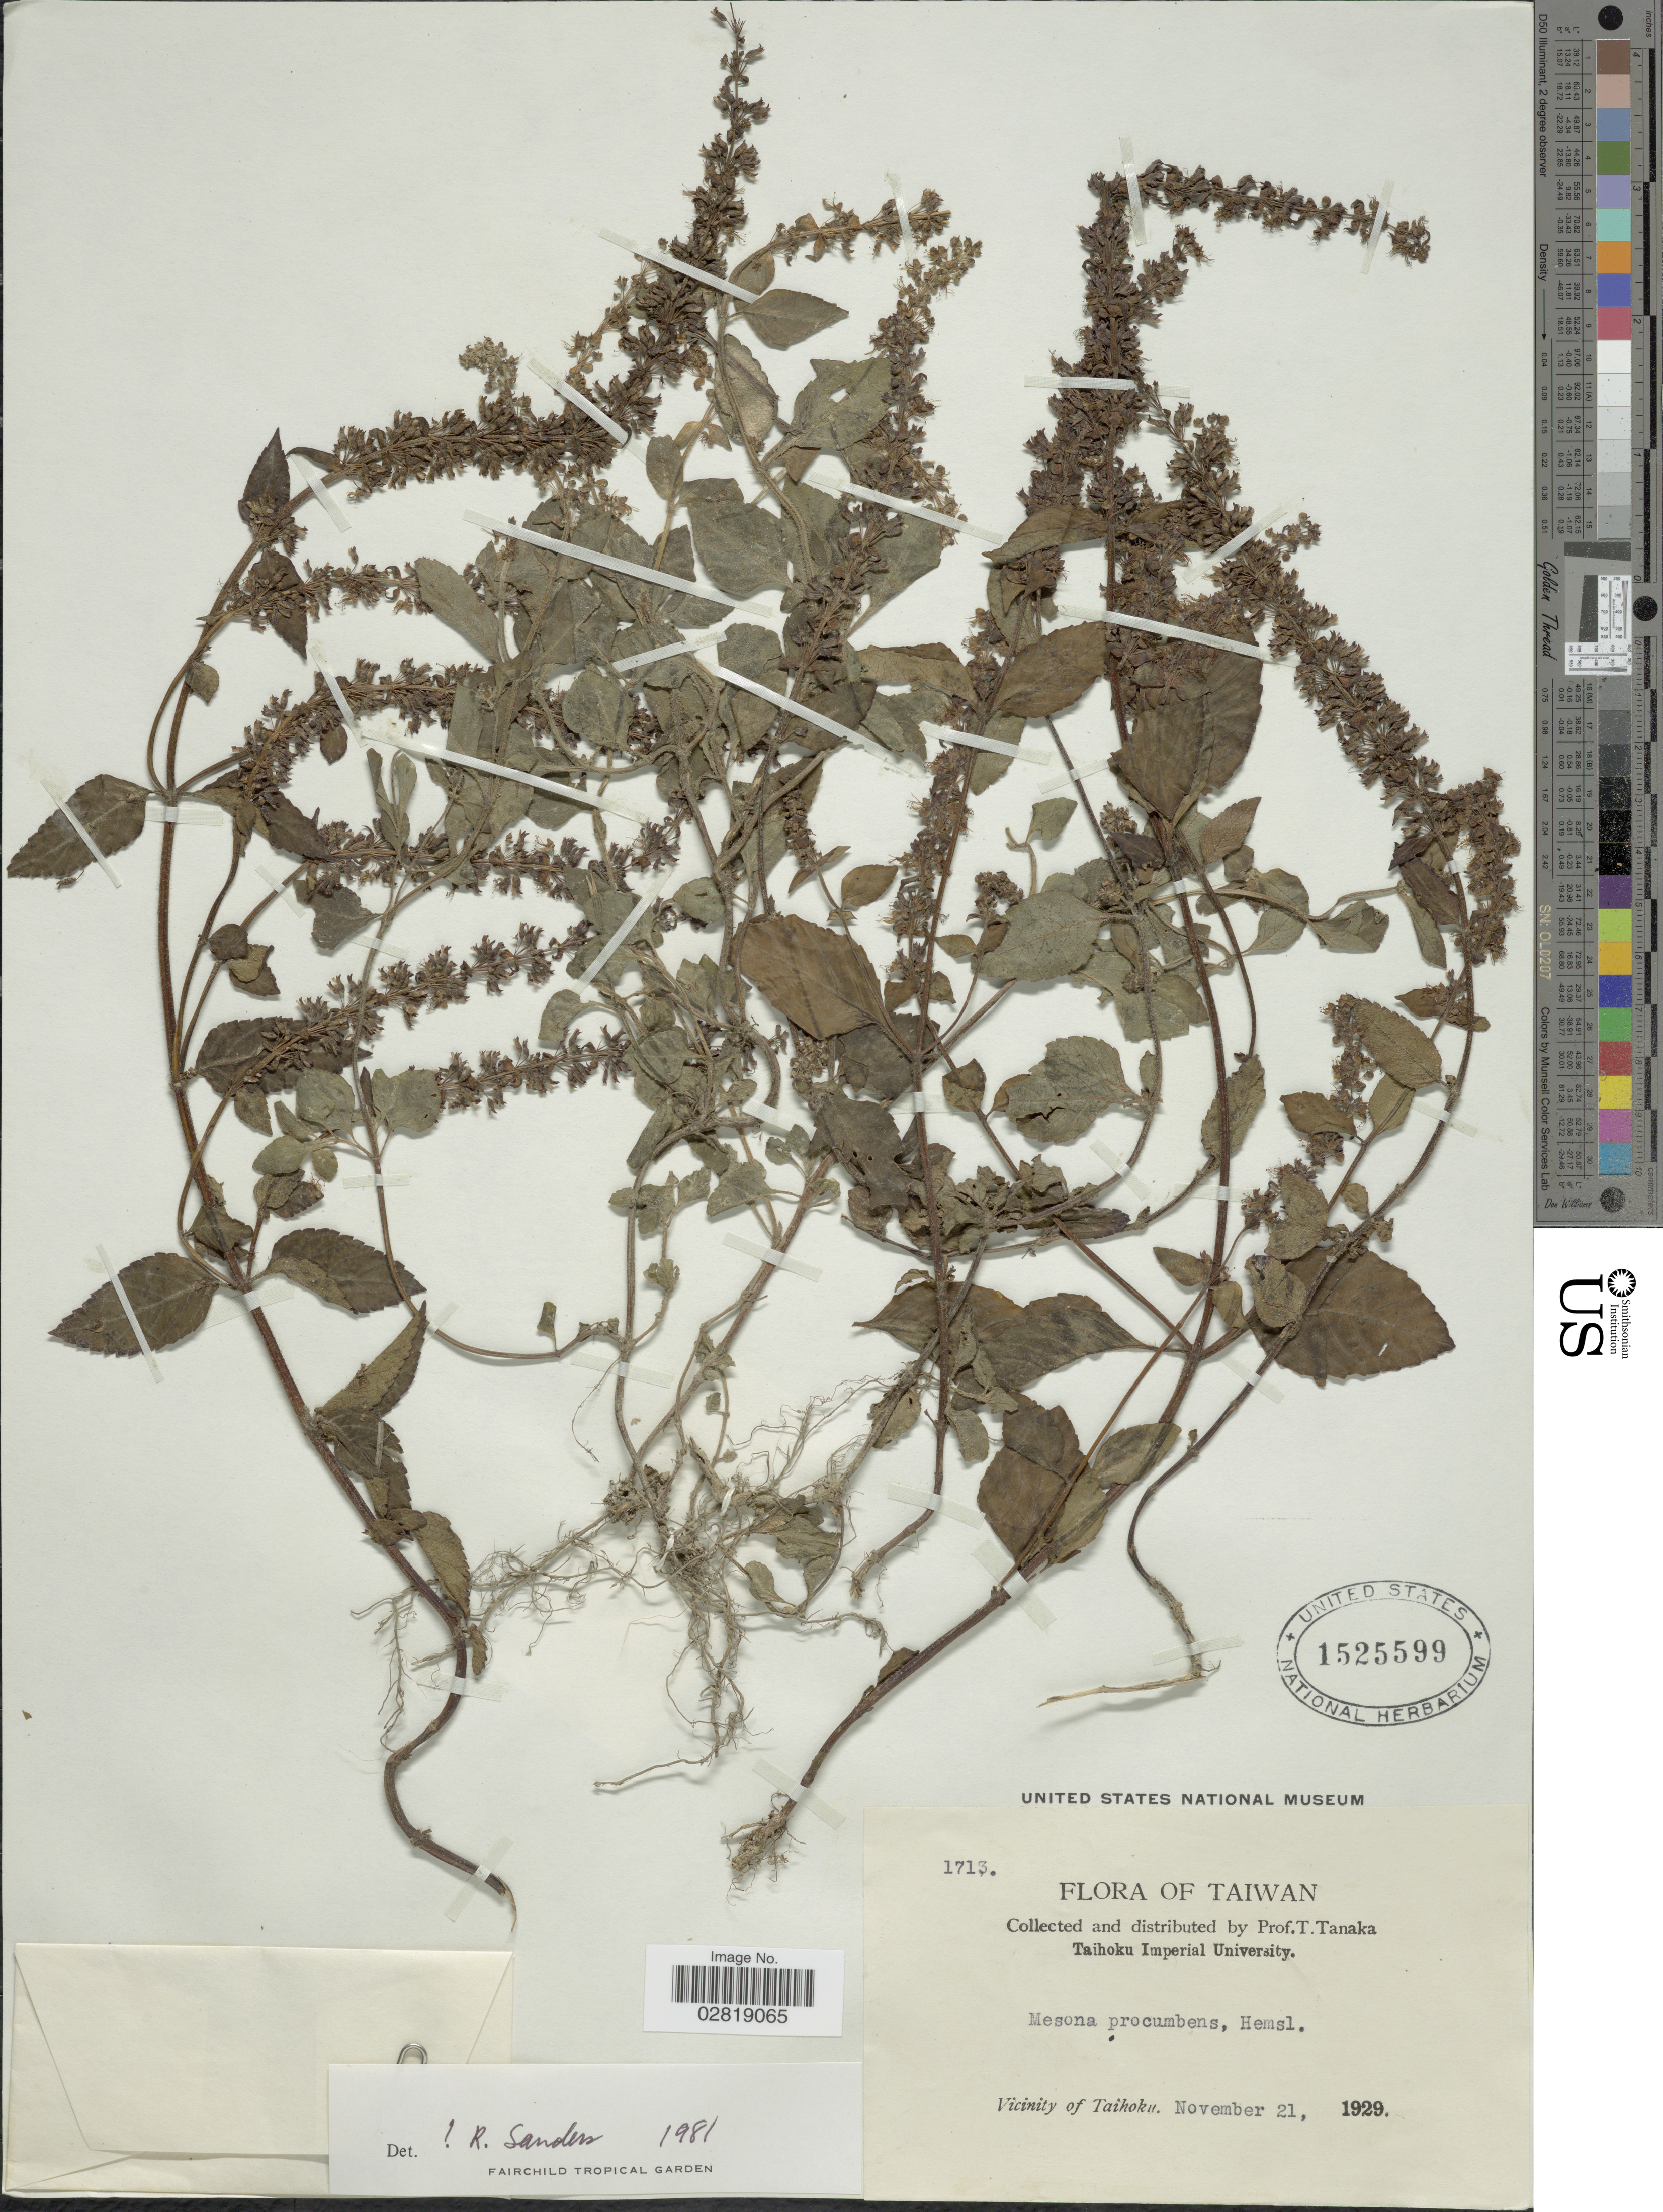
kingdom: Plantae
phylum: Tracheophyta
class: Magnoliopsida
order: Lamiales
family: Lamiaceae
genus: Platostoma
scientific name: Platostoma chinense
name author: (Benth.) A.J. Paton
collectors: T. Tanaka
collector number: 1713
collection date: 1929-11-21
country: Taiwan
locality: Vicinity of Taihoku.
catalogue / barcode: US 1525599